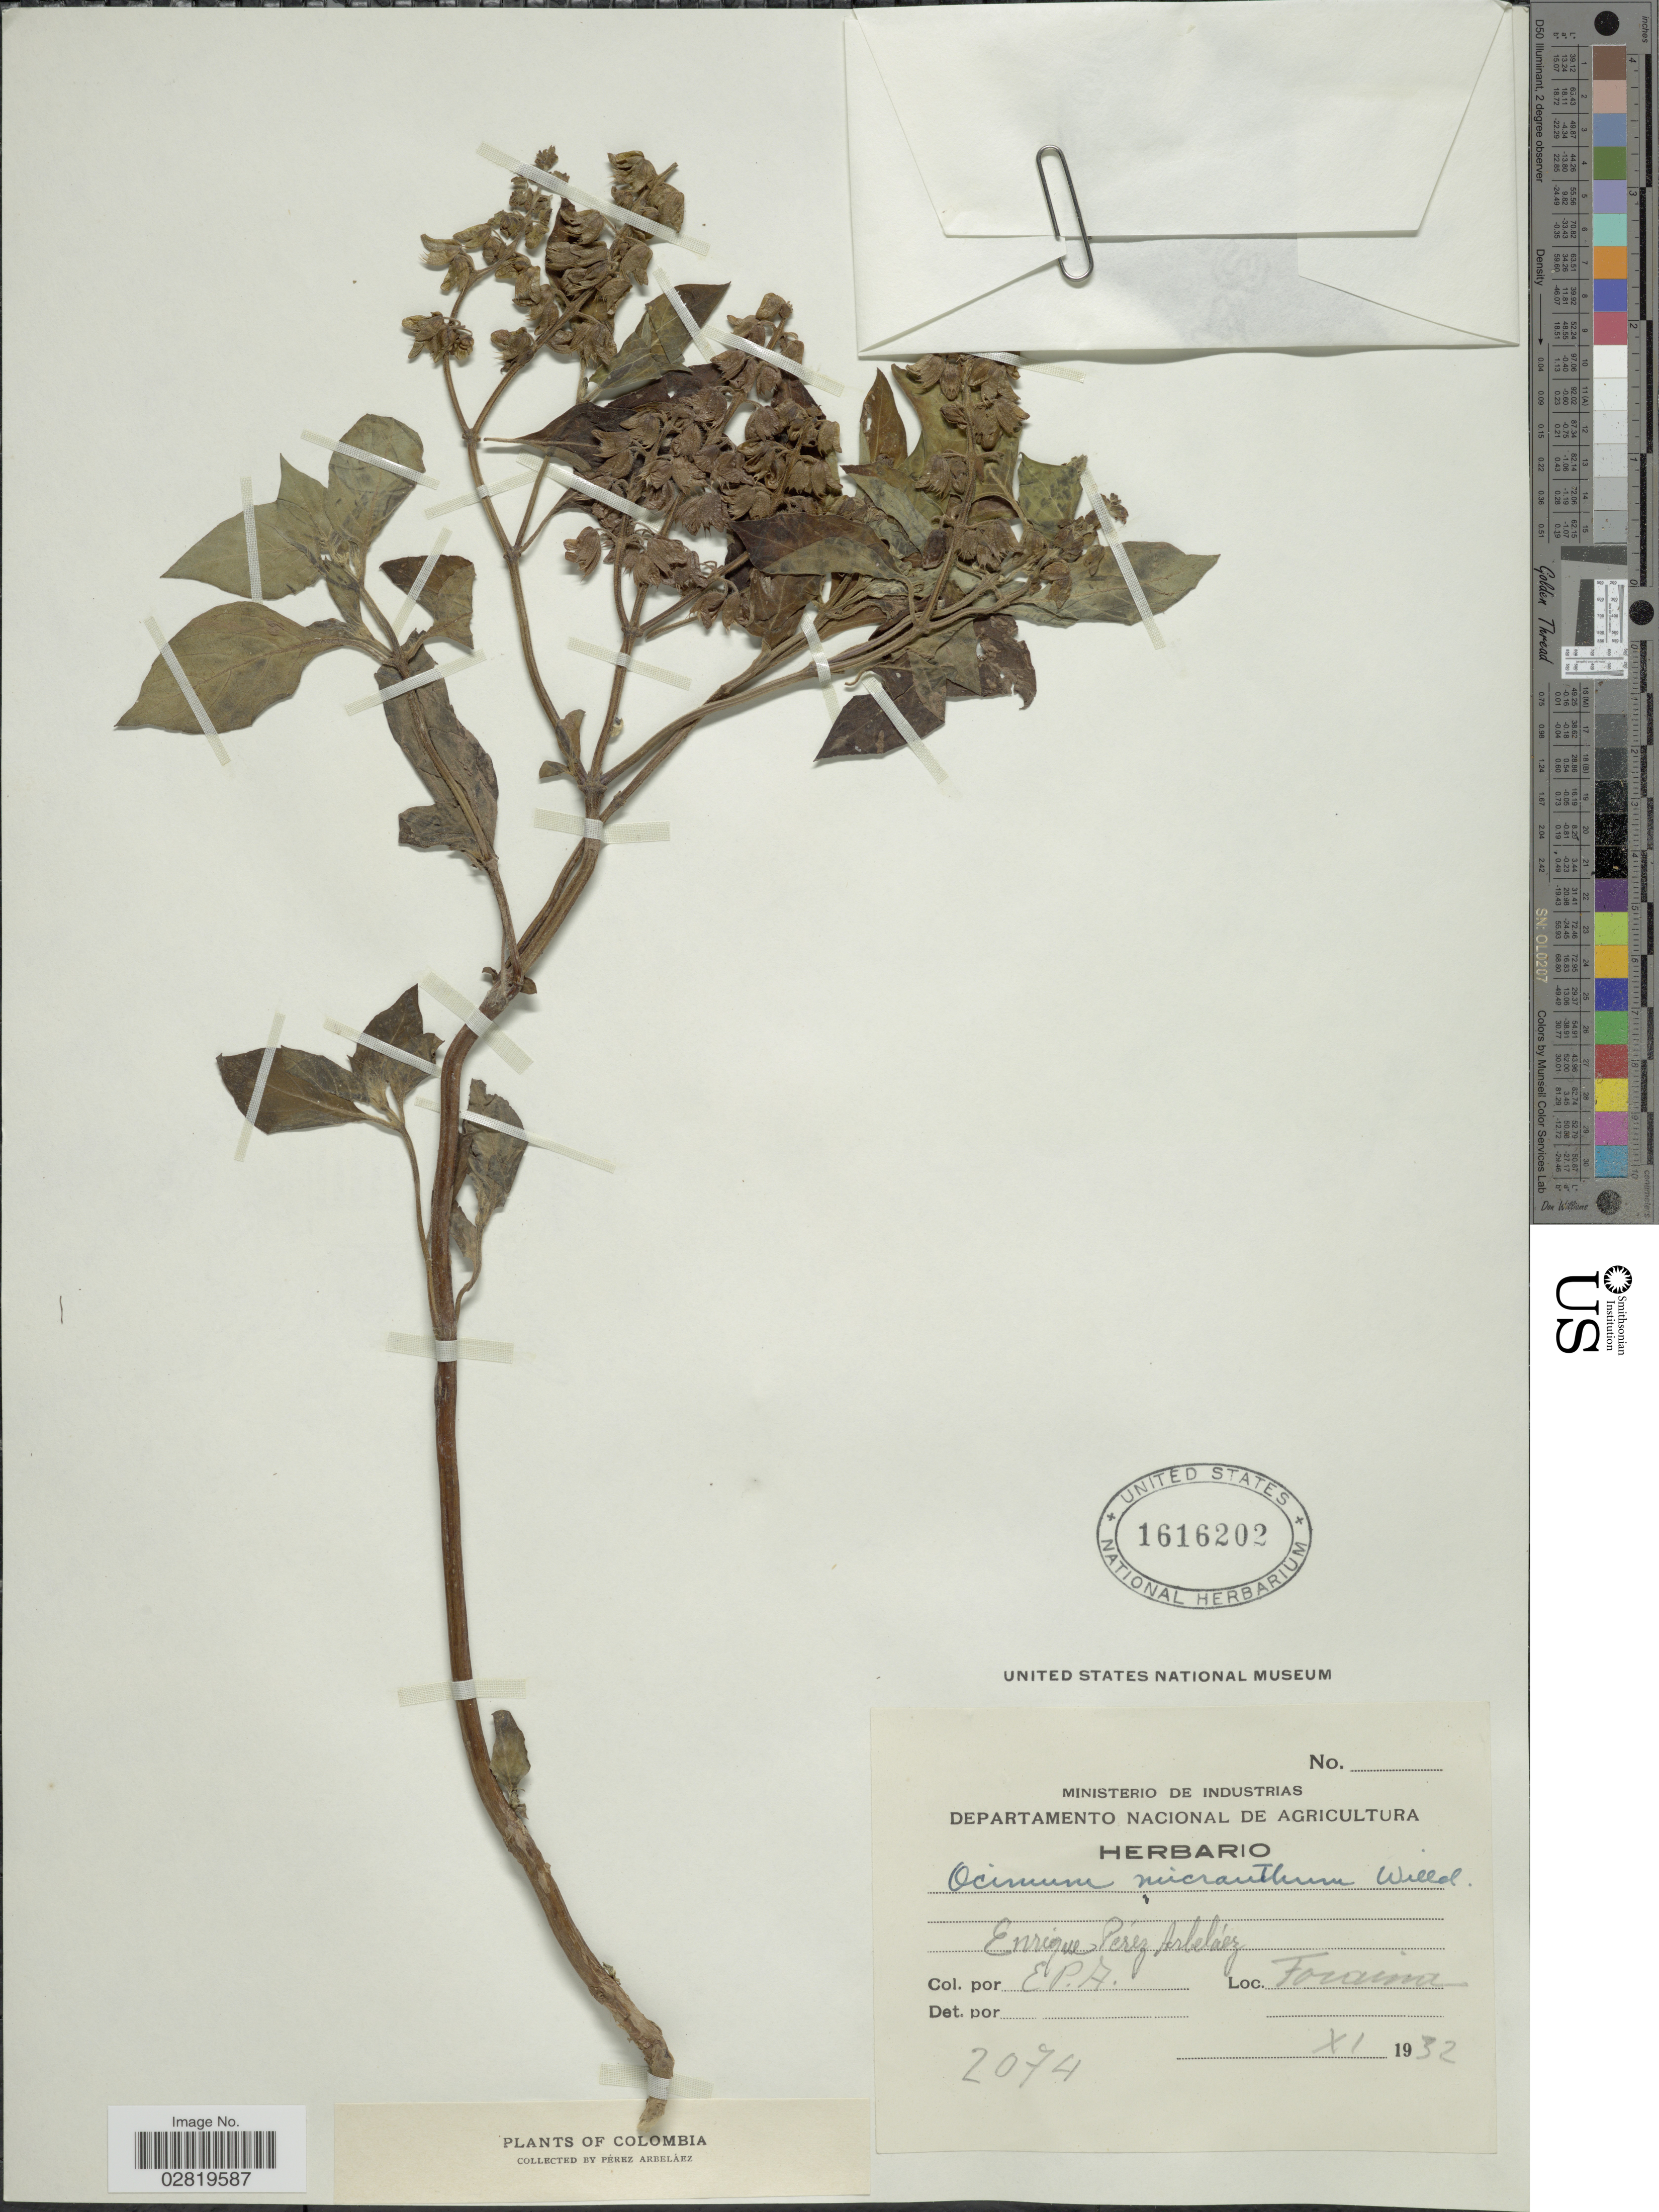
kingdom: Plantae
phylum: Tracheophyta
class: Magnoliopsida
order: Lamiales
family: Lamiaceae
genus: Ocimum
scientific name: Ocimum micranthum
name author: Willd.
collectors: E. Pérez Arbeláez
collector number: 2074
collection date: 1932-11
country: Colombia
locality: Tocaima.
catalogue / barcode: US 1616202